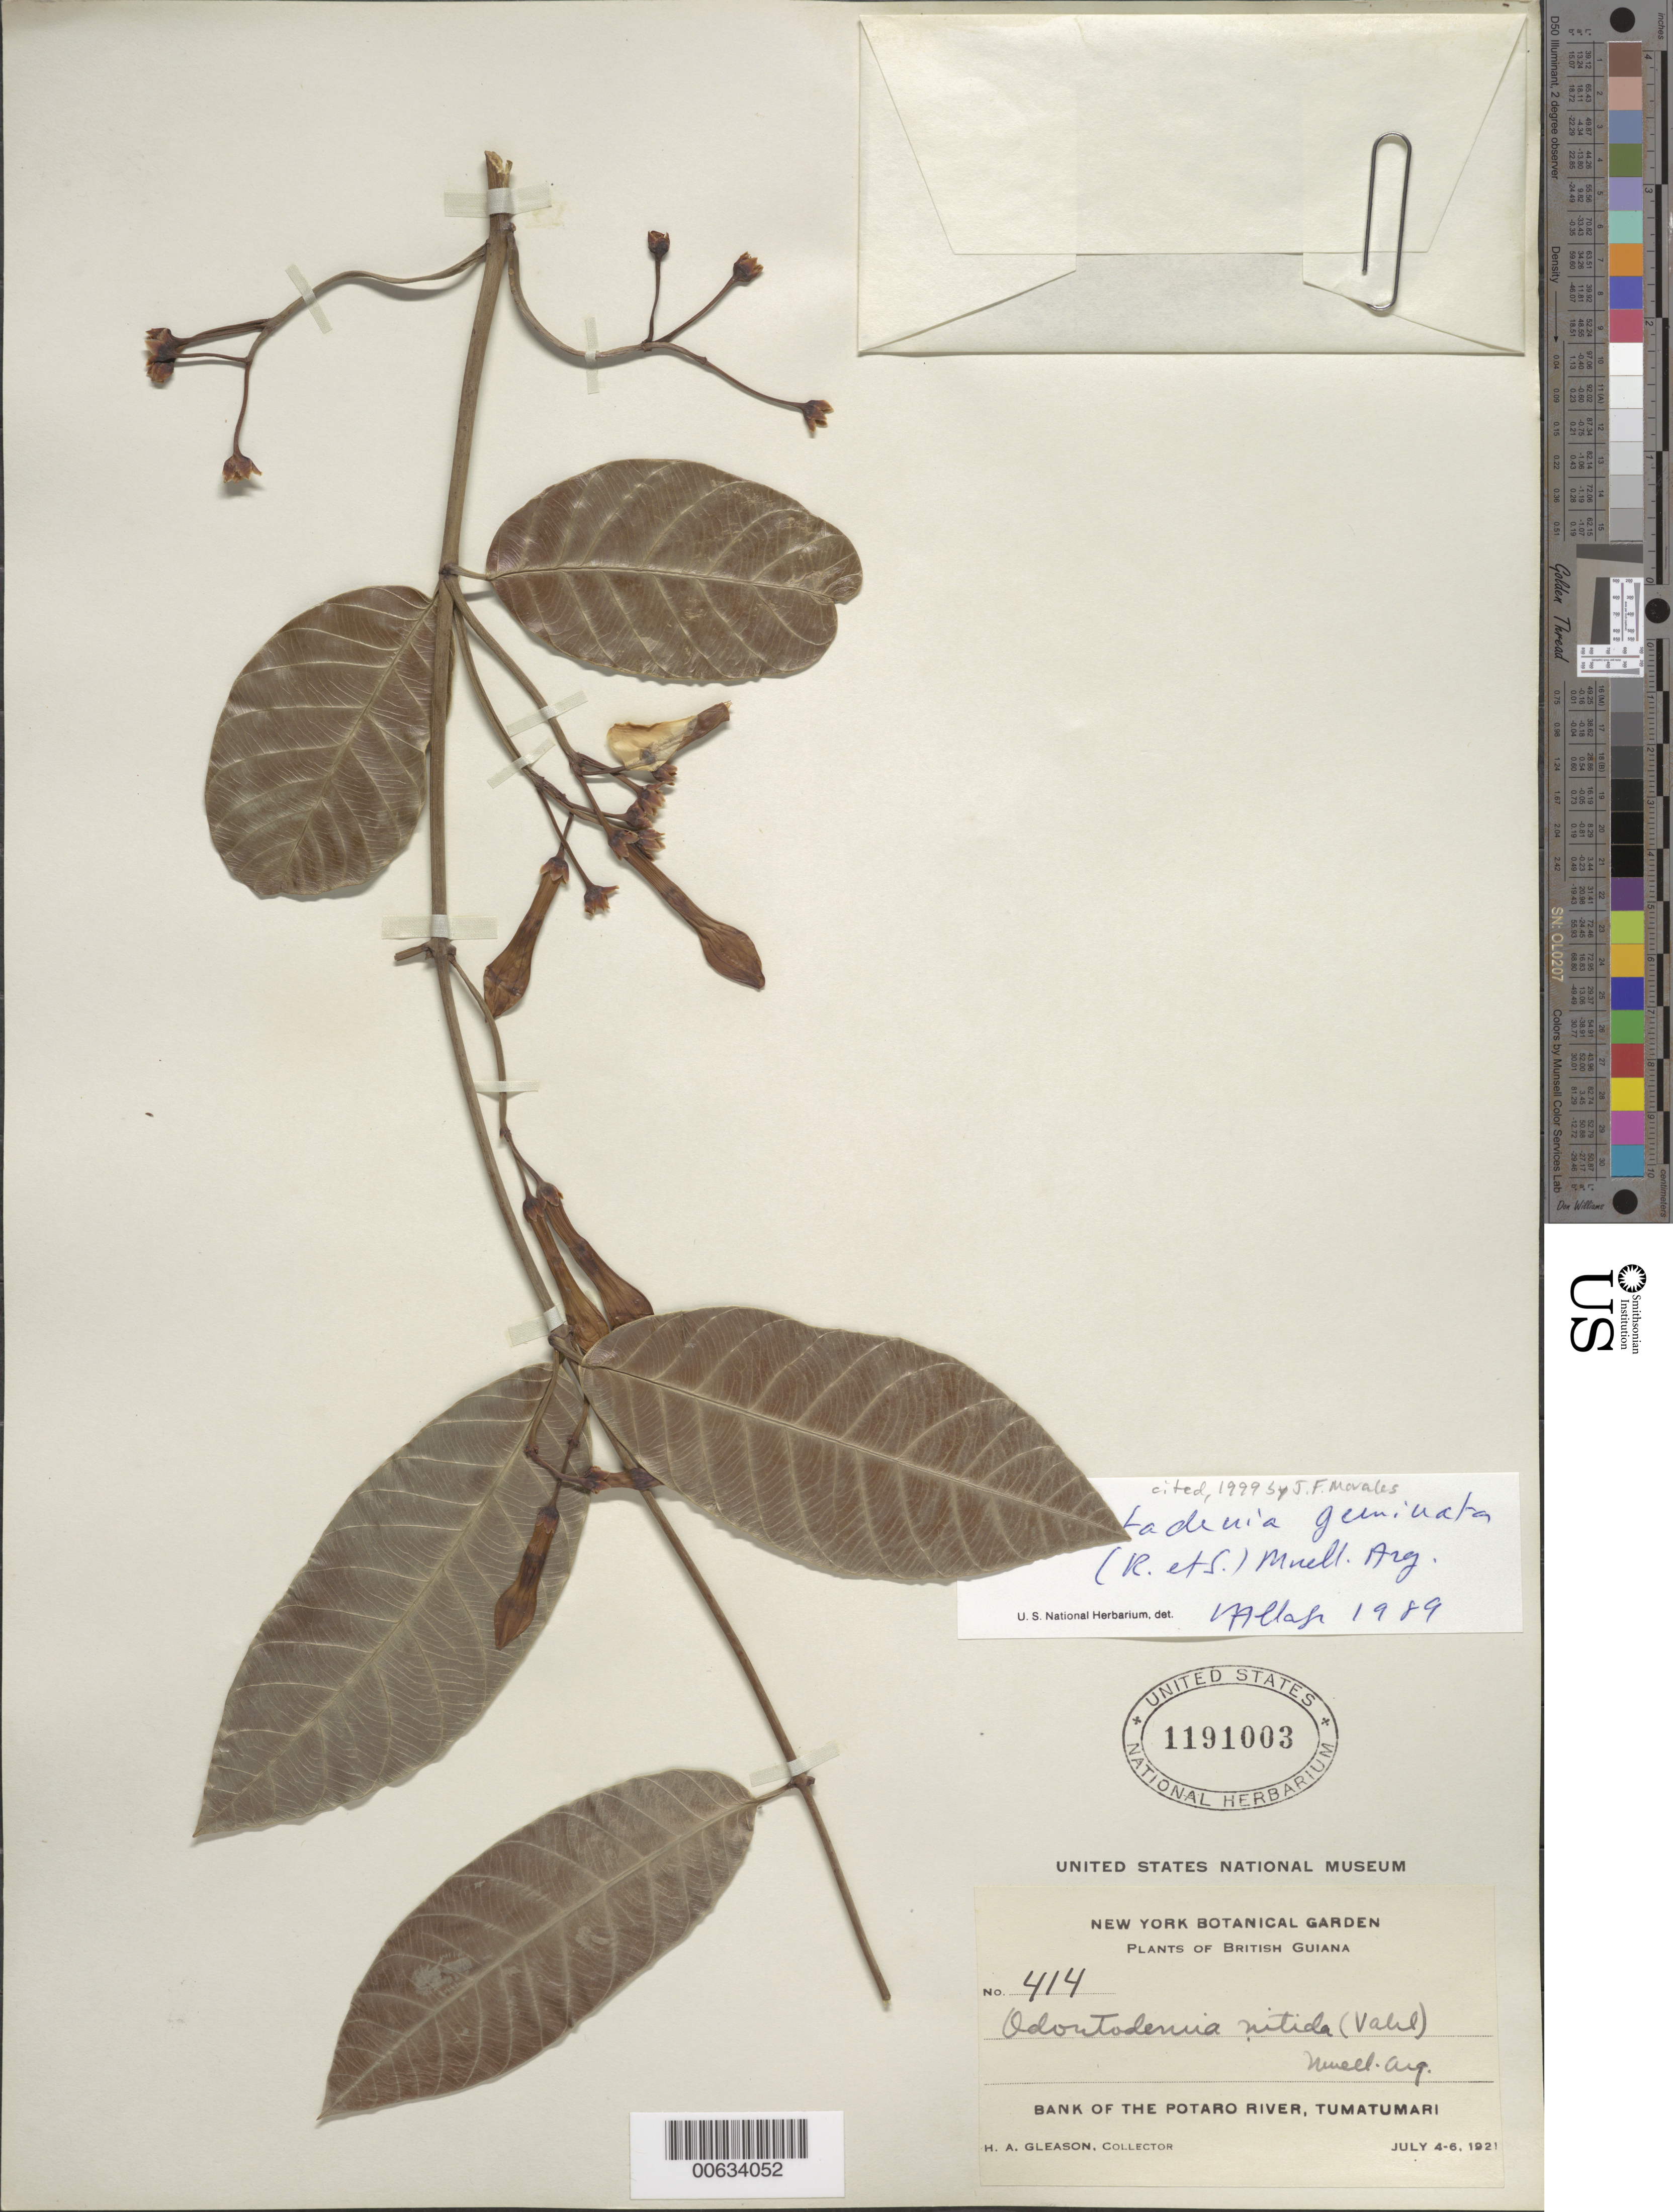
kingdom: Plantae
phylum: Tracheophyta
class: Magnoliopsida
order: Gentianales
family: Apocynaceae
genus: Odontadenia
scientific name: Odontadenia geminata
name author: (Hoffmanns. ex Roem. & Schult.) Müll. Arg.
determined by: Allorge, L.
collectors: H. A. Gleason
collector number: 414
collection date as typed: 4-Jul-21 to 6-Jul-21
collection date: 1921-07-04/1921-07-06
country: Guyana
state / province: Potaro-Siparuni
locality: Tumatumari Village, Potaro R.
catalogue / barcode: US 1191003